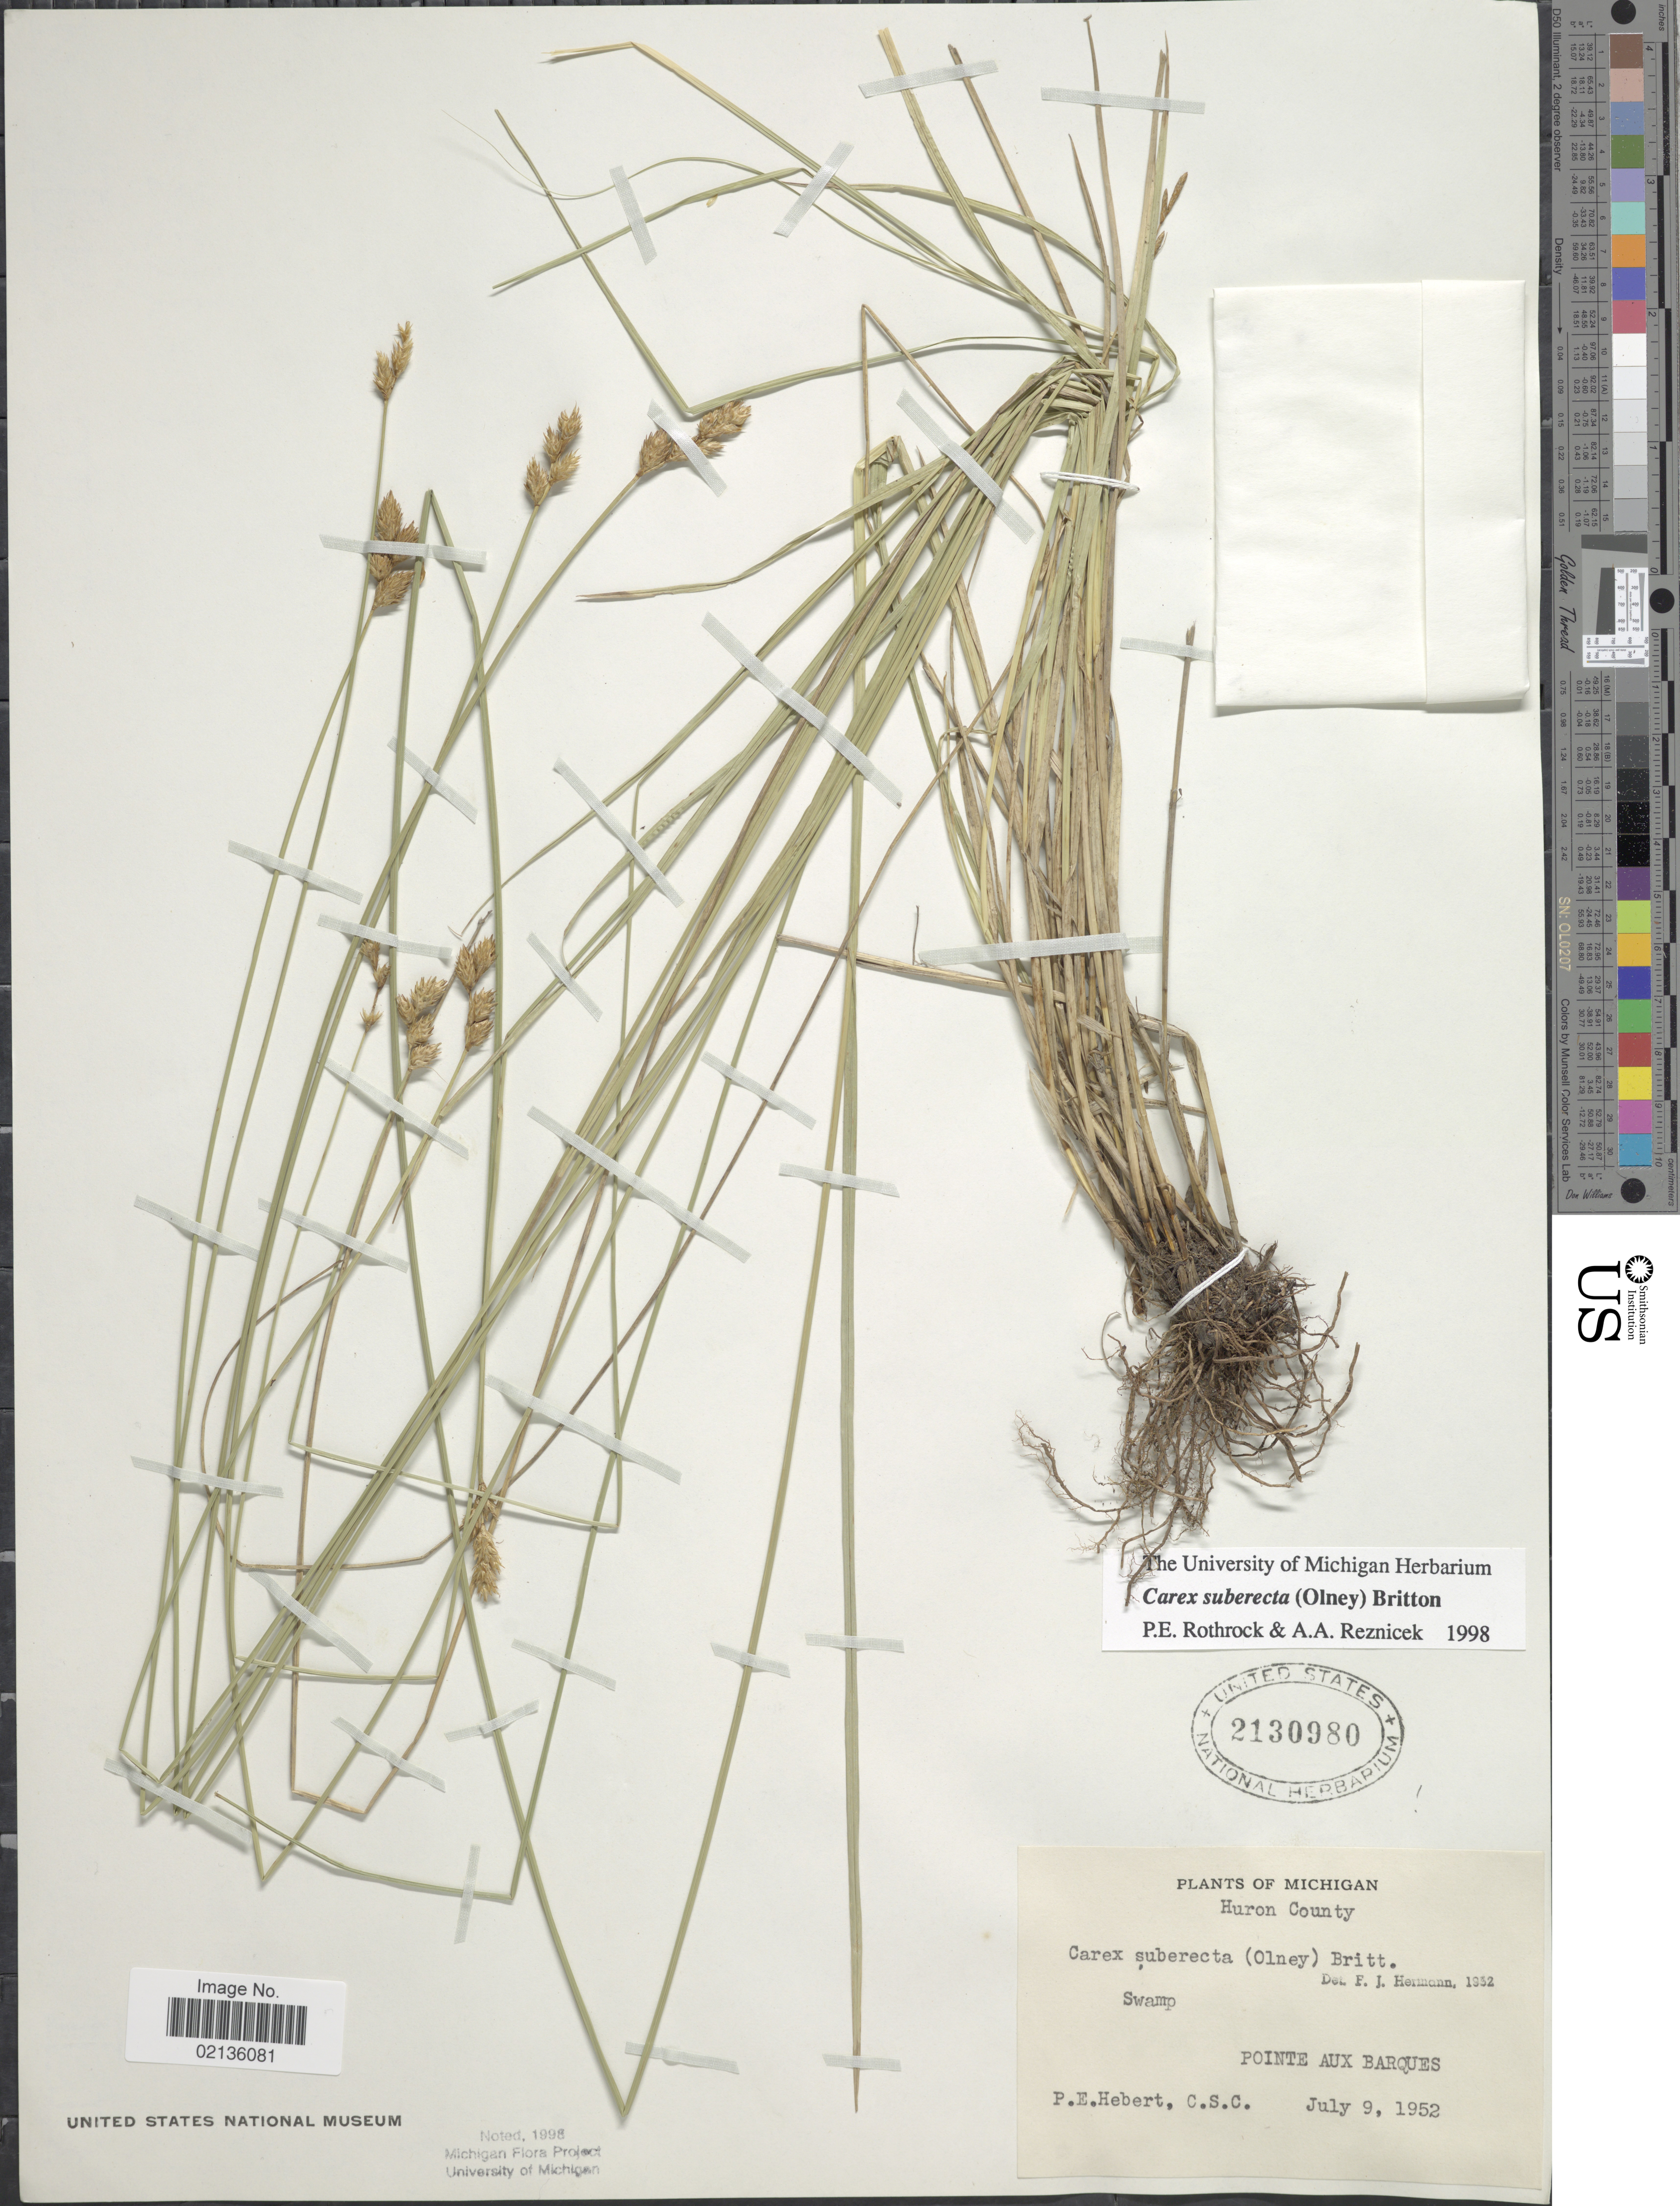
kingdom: Plantae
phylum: Tracheophyta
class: Liliopsida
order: Poales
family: Cyperaceae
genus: Carex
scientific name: Carex suberecta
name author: (Olney) Britton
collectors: P. Hebert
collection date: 1952-07-09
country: United States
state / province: Michigan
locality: Huron County, Pointe Aux Barques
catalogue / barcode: US 2130980